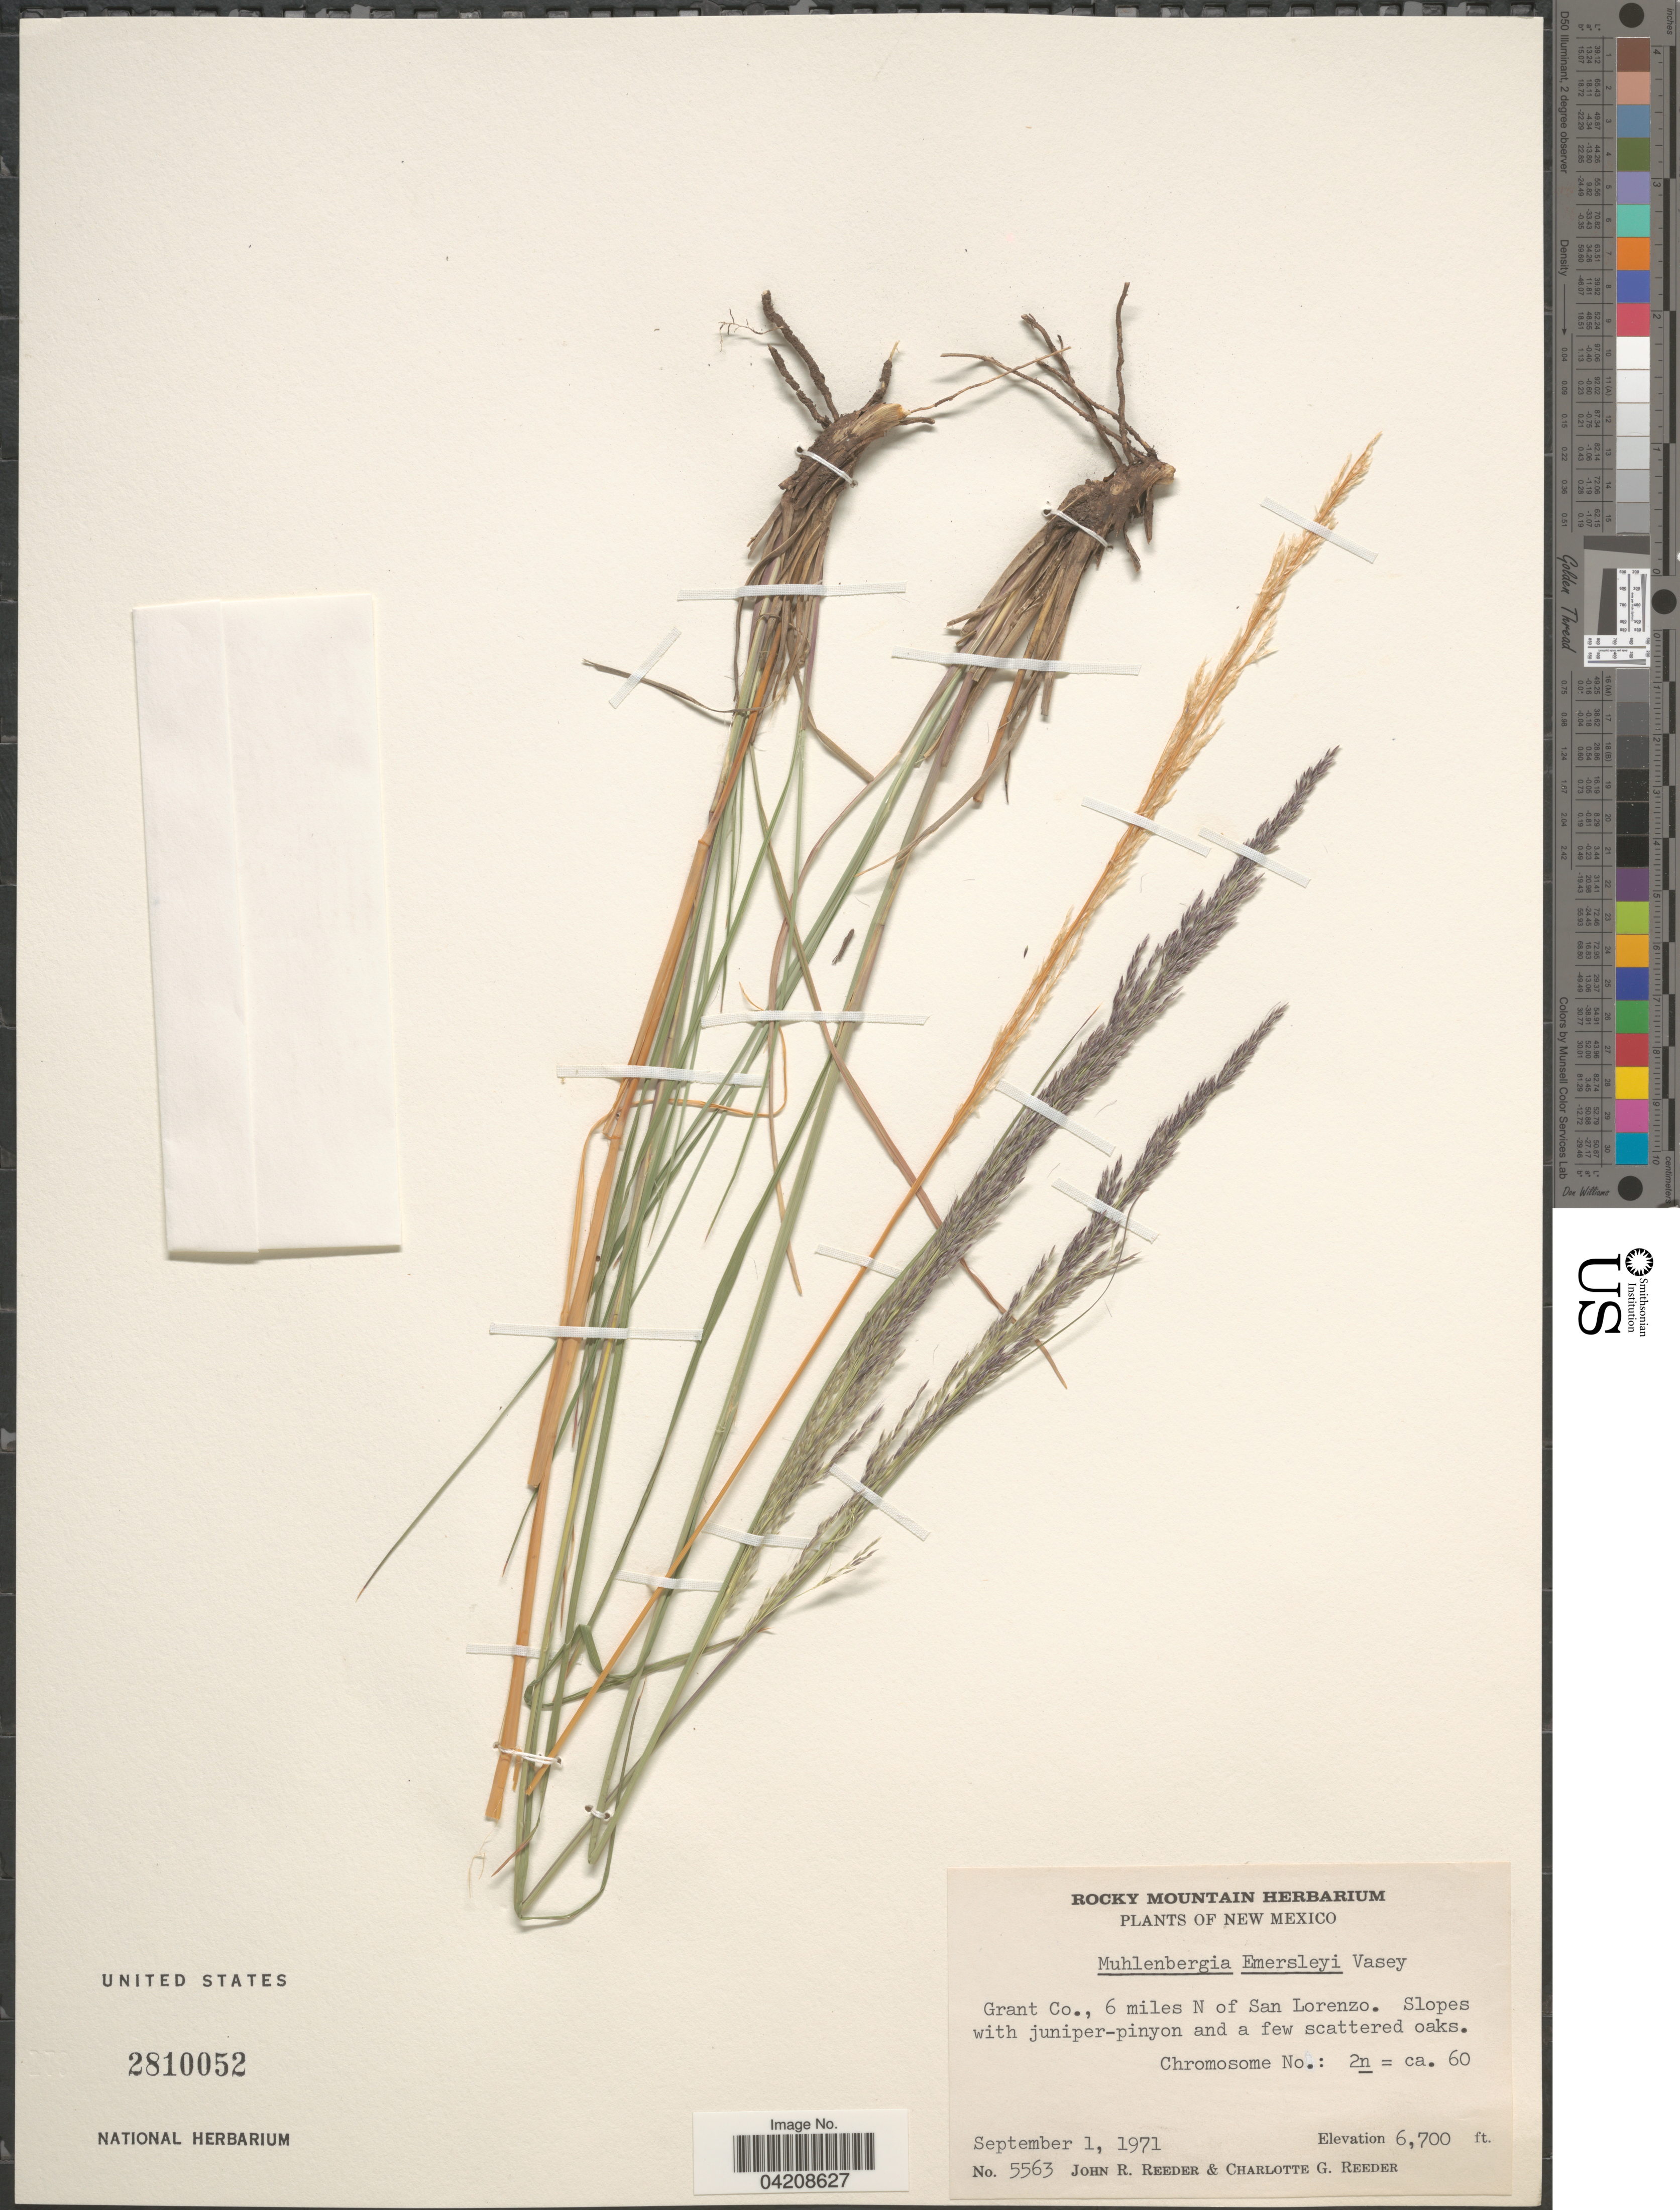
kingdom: Plantae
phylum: Tracheophyta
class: Liliopsida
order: Poales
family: Poaceae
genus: Muhlenbergia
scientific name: Muhlenbergia emersleyi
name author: Vasey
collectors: J. R. Reeder & C. G. Reeder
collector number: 5563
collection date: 1971-09-01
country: United States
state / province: New Mexico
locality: Grant Co., 6 miles N of San Lorenzo.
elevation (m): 2042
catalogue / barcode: US 2810052